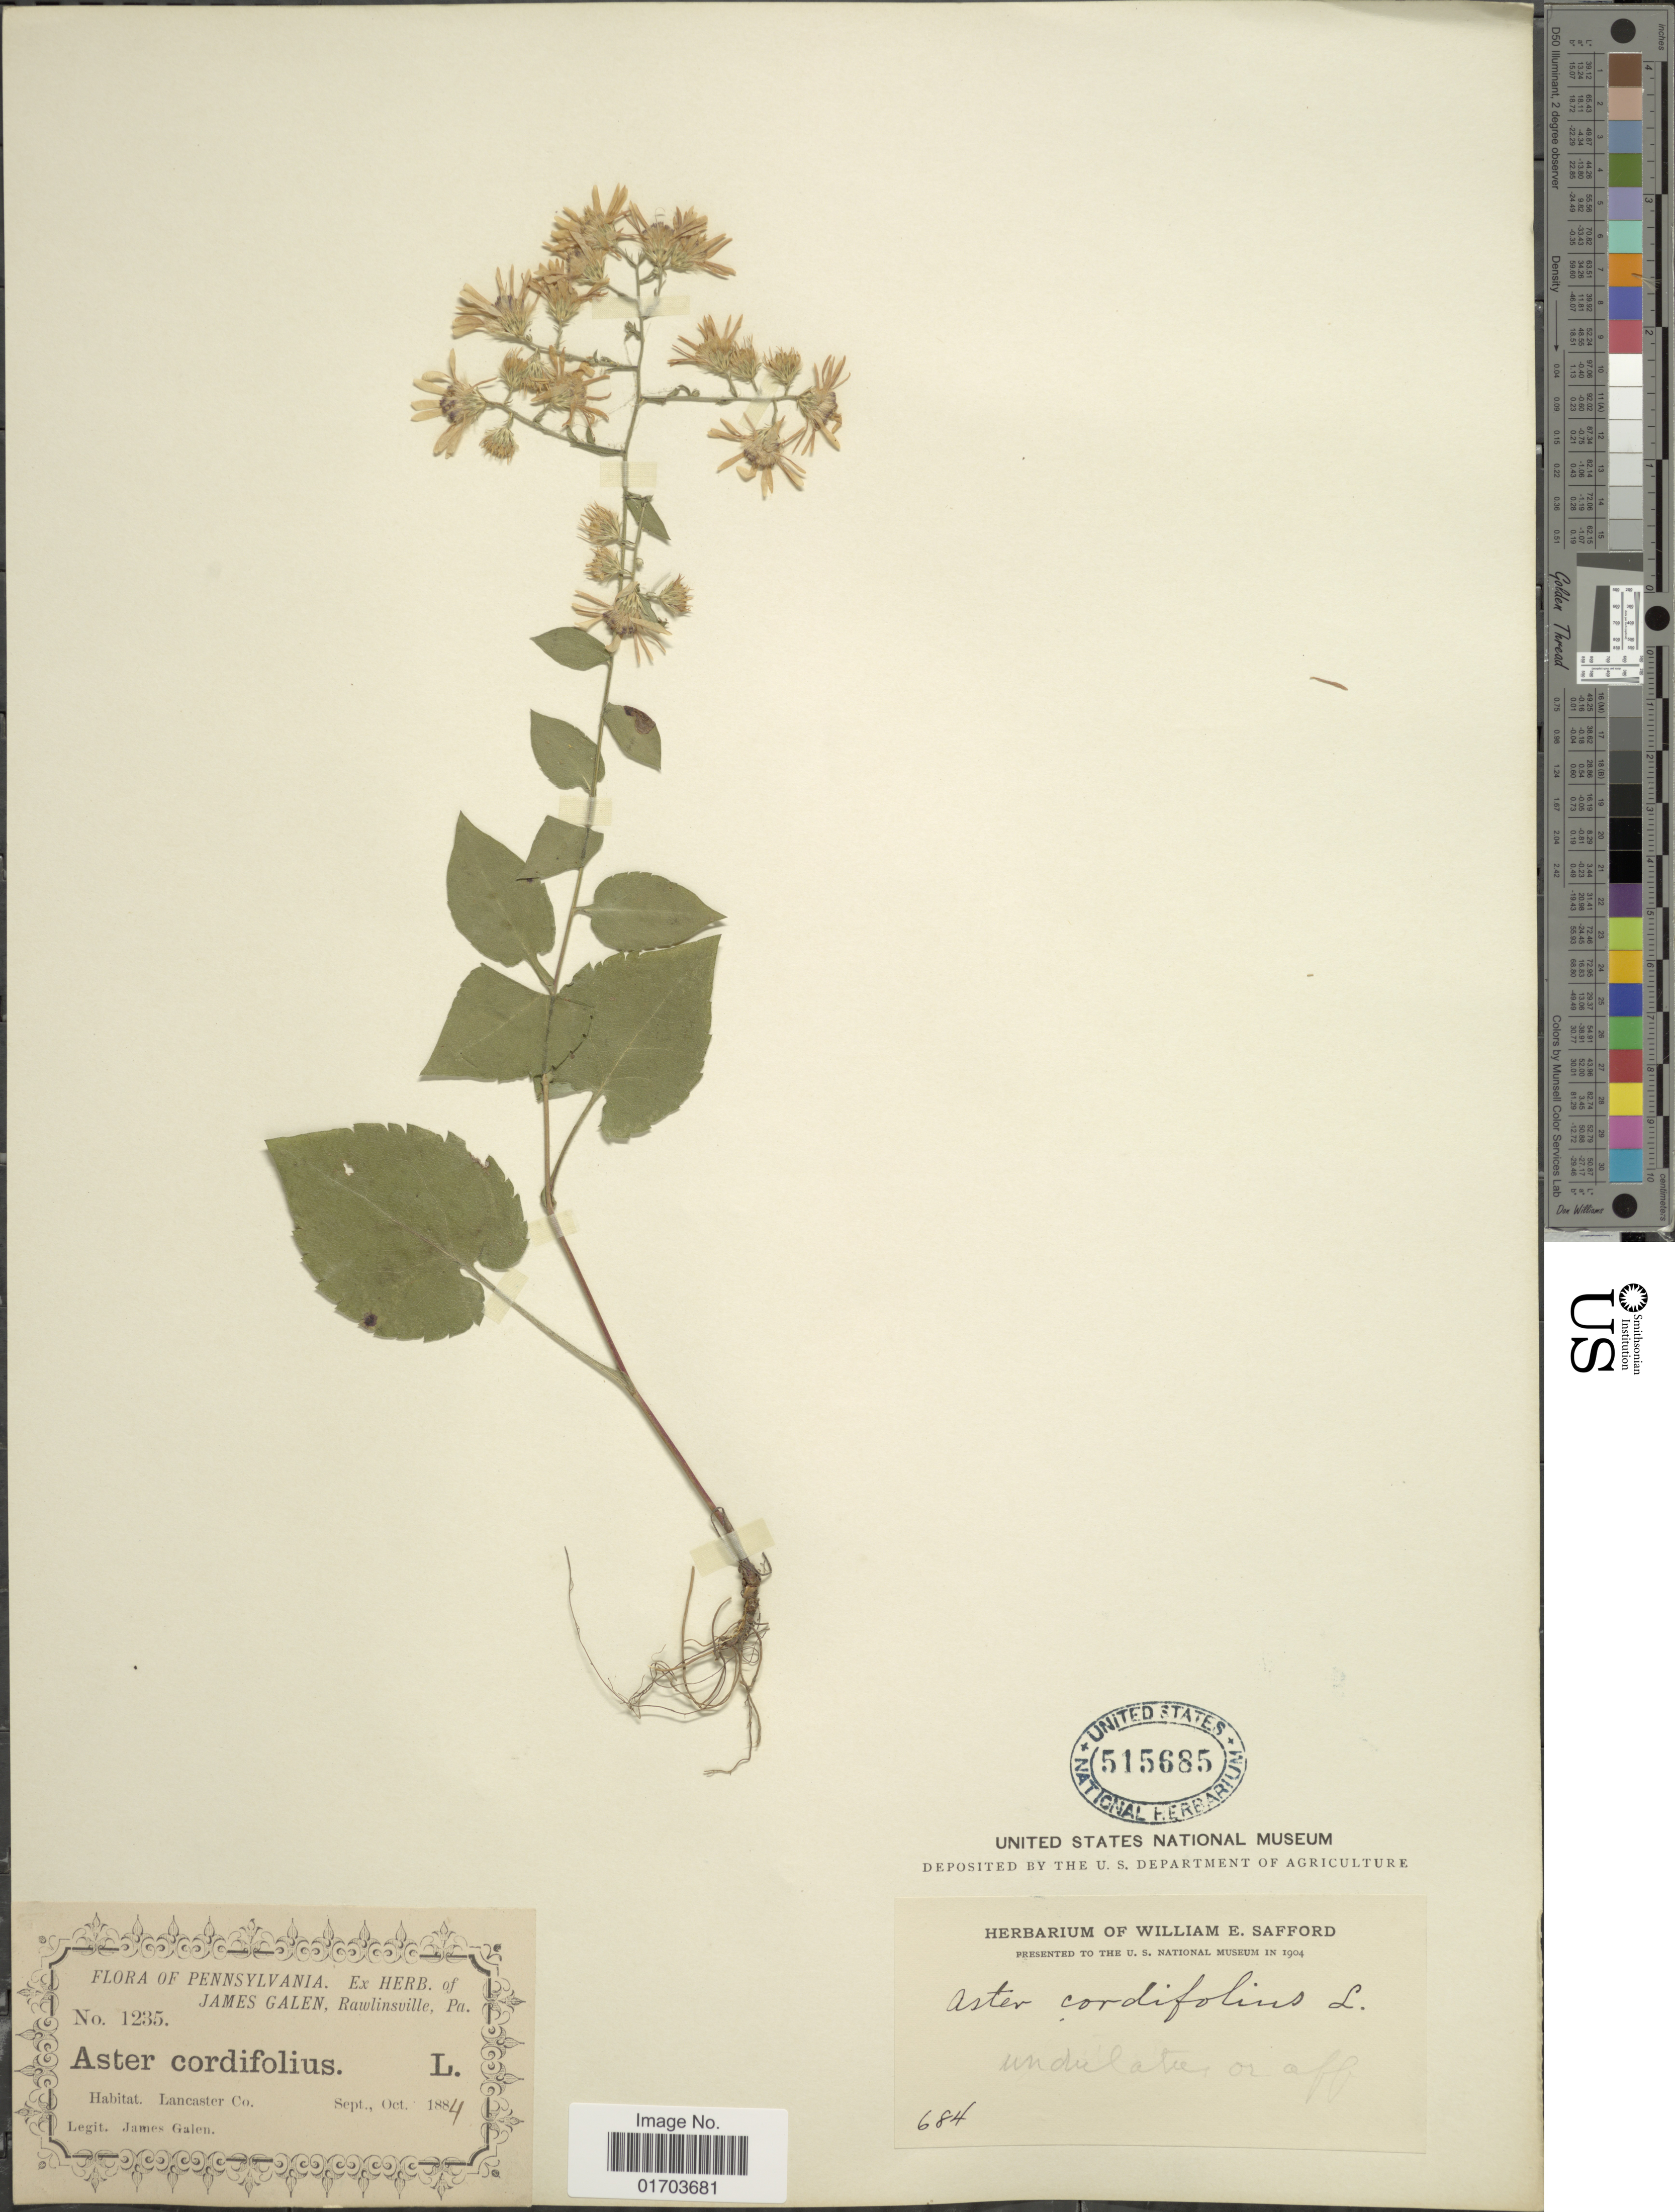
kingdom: Plantae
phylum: Tracheophyta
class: Magnoliopsida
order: Asterales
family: Asteraceae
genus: Symphyotrichum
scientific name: Symphyotrichum undulatum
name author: (L.) G.L. Nesom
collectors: J. Galen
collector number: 1235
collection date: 1884-09/1884-10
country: United States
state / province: Pennsylvania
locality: Pennsylvania. Lancaster Co.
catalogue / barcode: US 515685